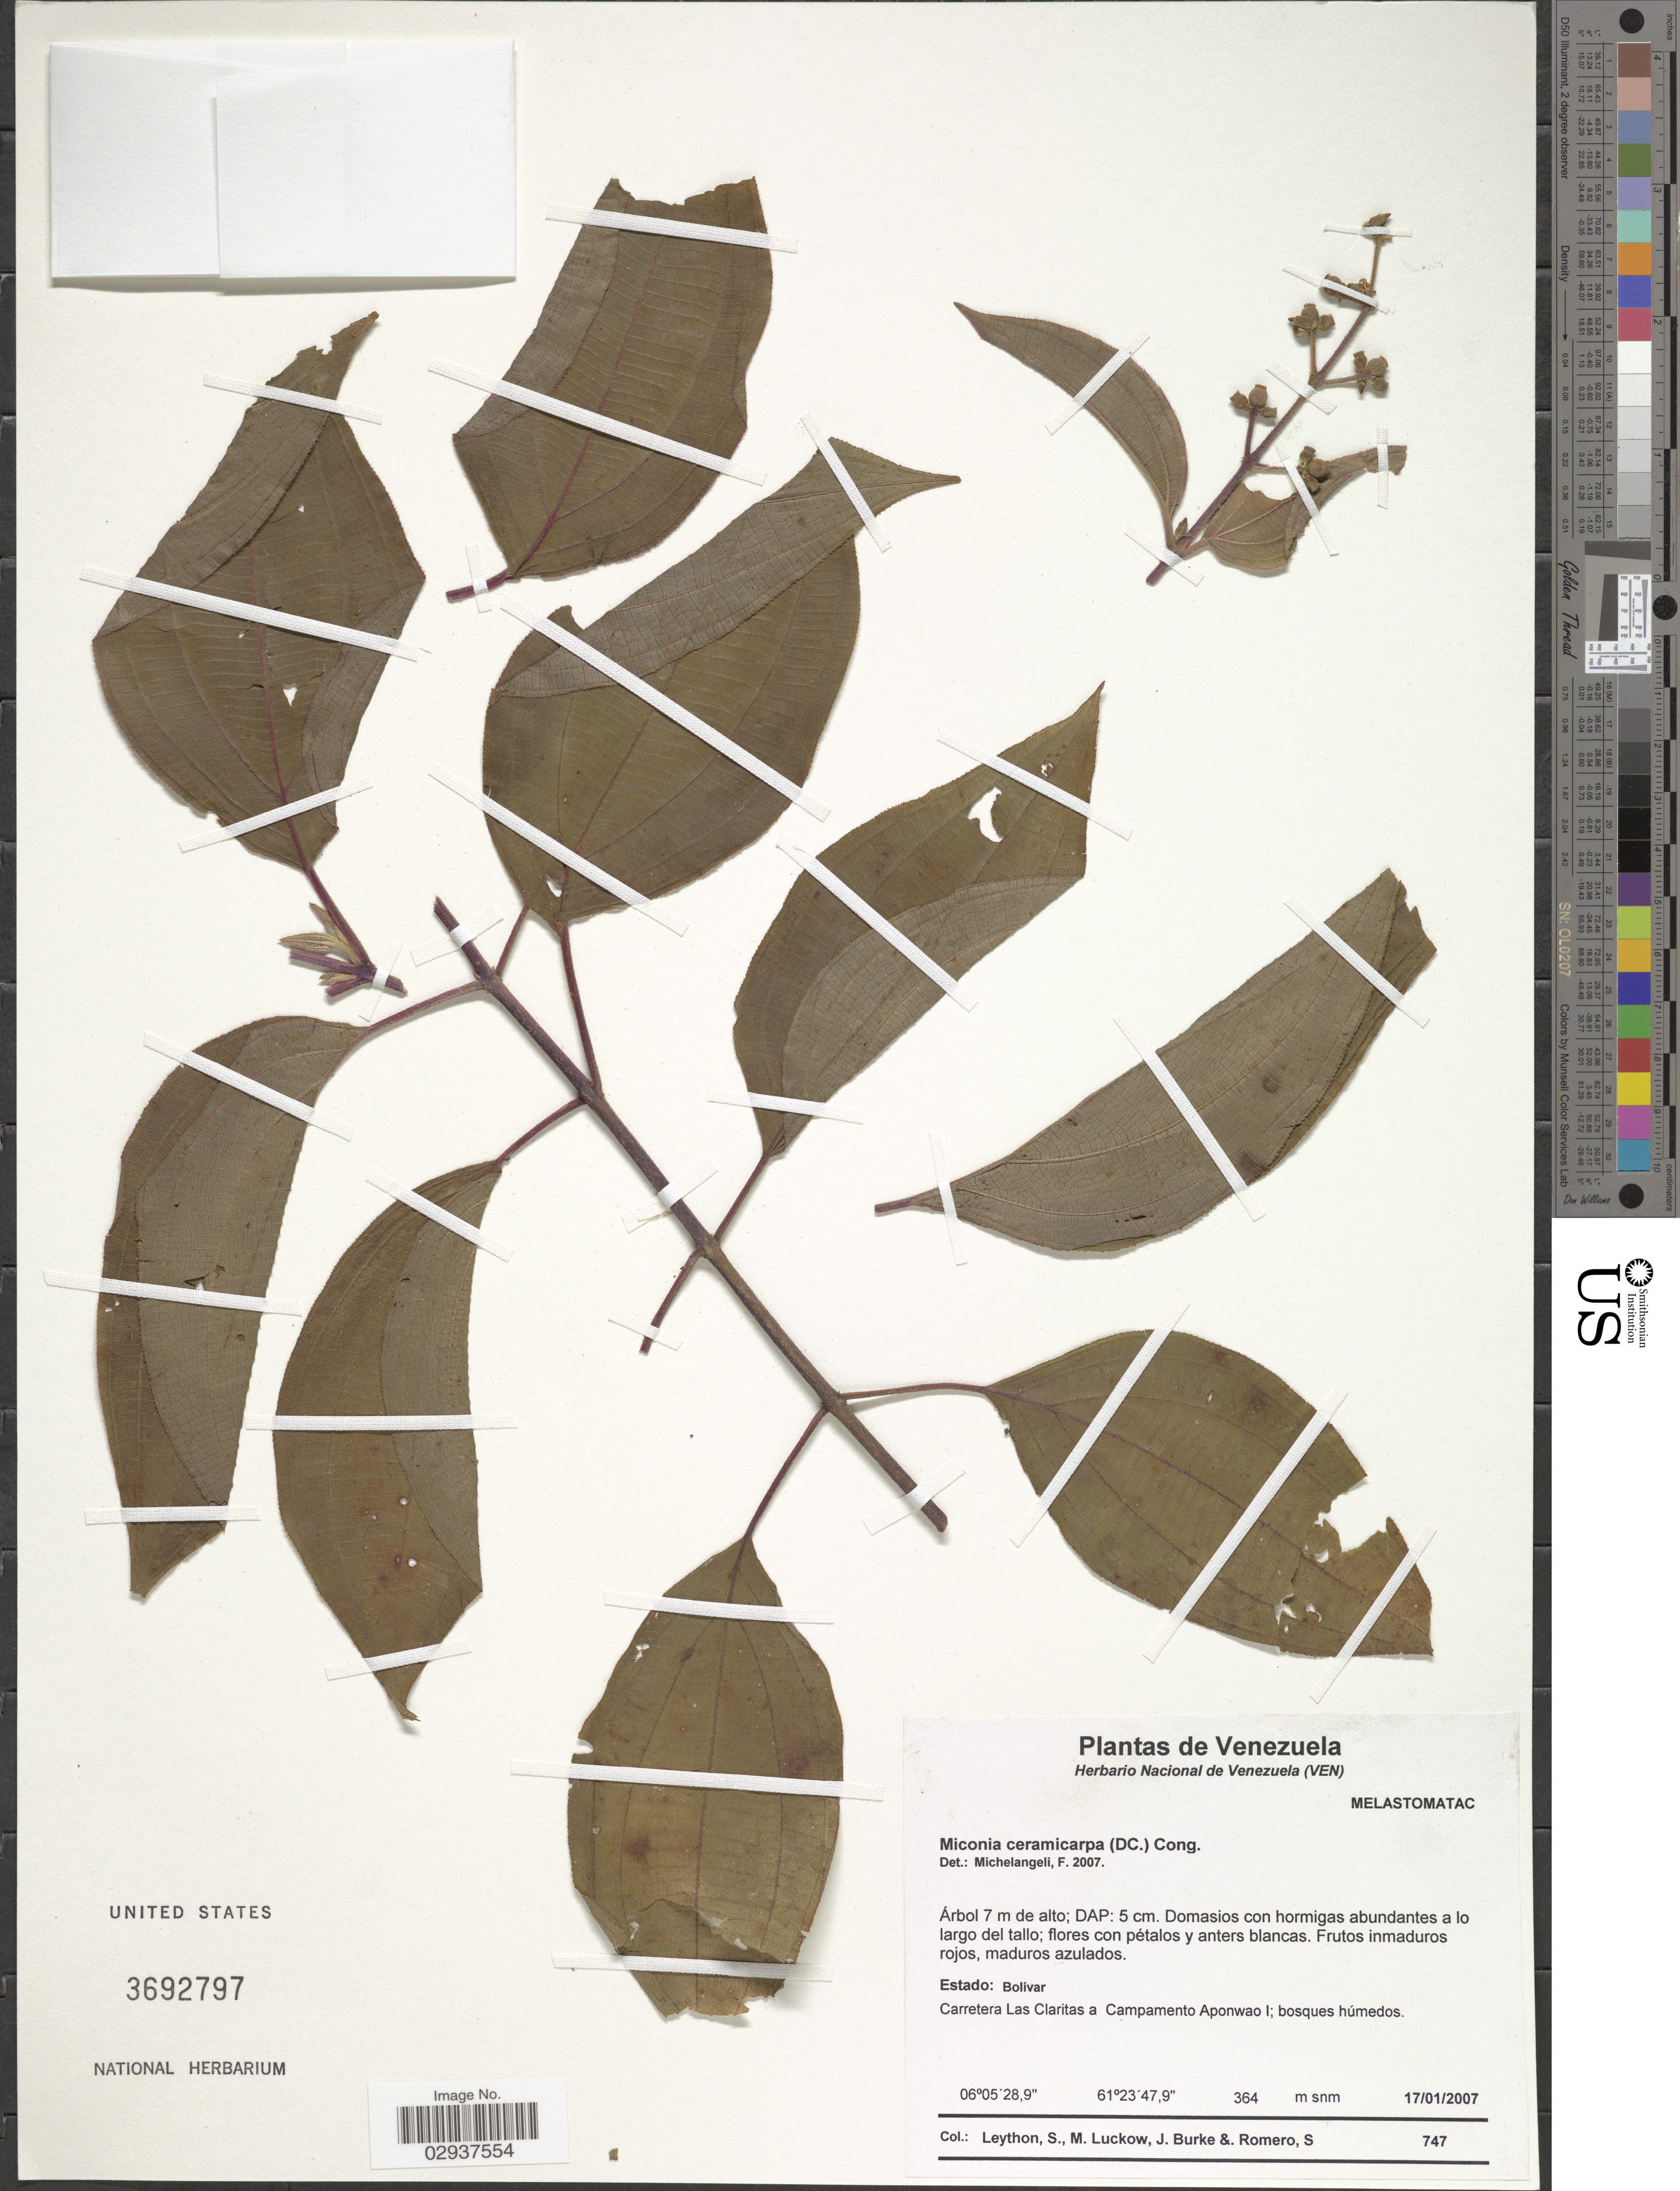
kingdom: Plantae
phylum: Tracheophyta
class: Magnoliopsida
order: Myrtales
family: Melastomataceae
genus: Miconia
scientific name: Miconia ceramicarpa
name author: (DC.) Cogn.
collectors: S. Leython, M. A. Luckow, J. Burke & S. Romero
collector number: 747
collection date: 2007-01-17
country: Venezuela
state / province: Bolivar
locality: Carretera Las Claritas a Campamento Aponwao I.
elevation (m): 364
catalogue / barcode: US 3692797